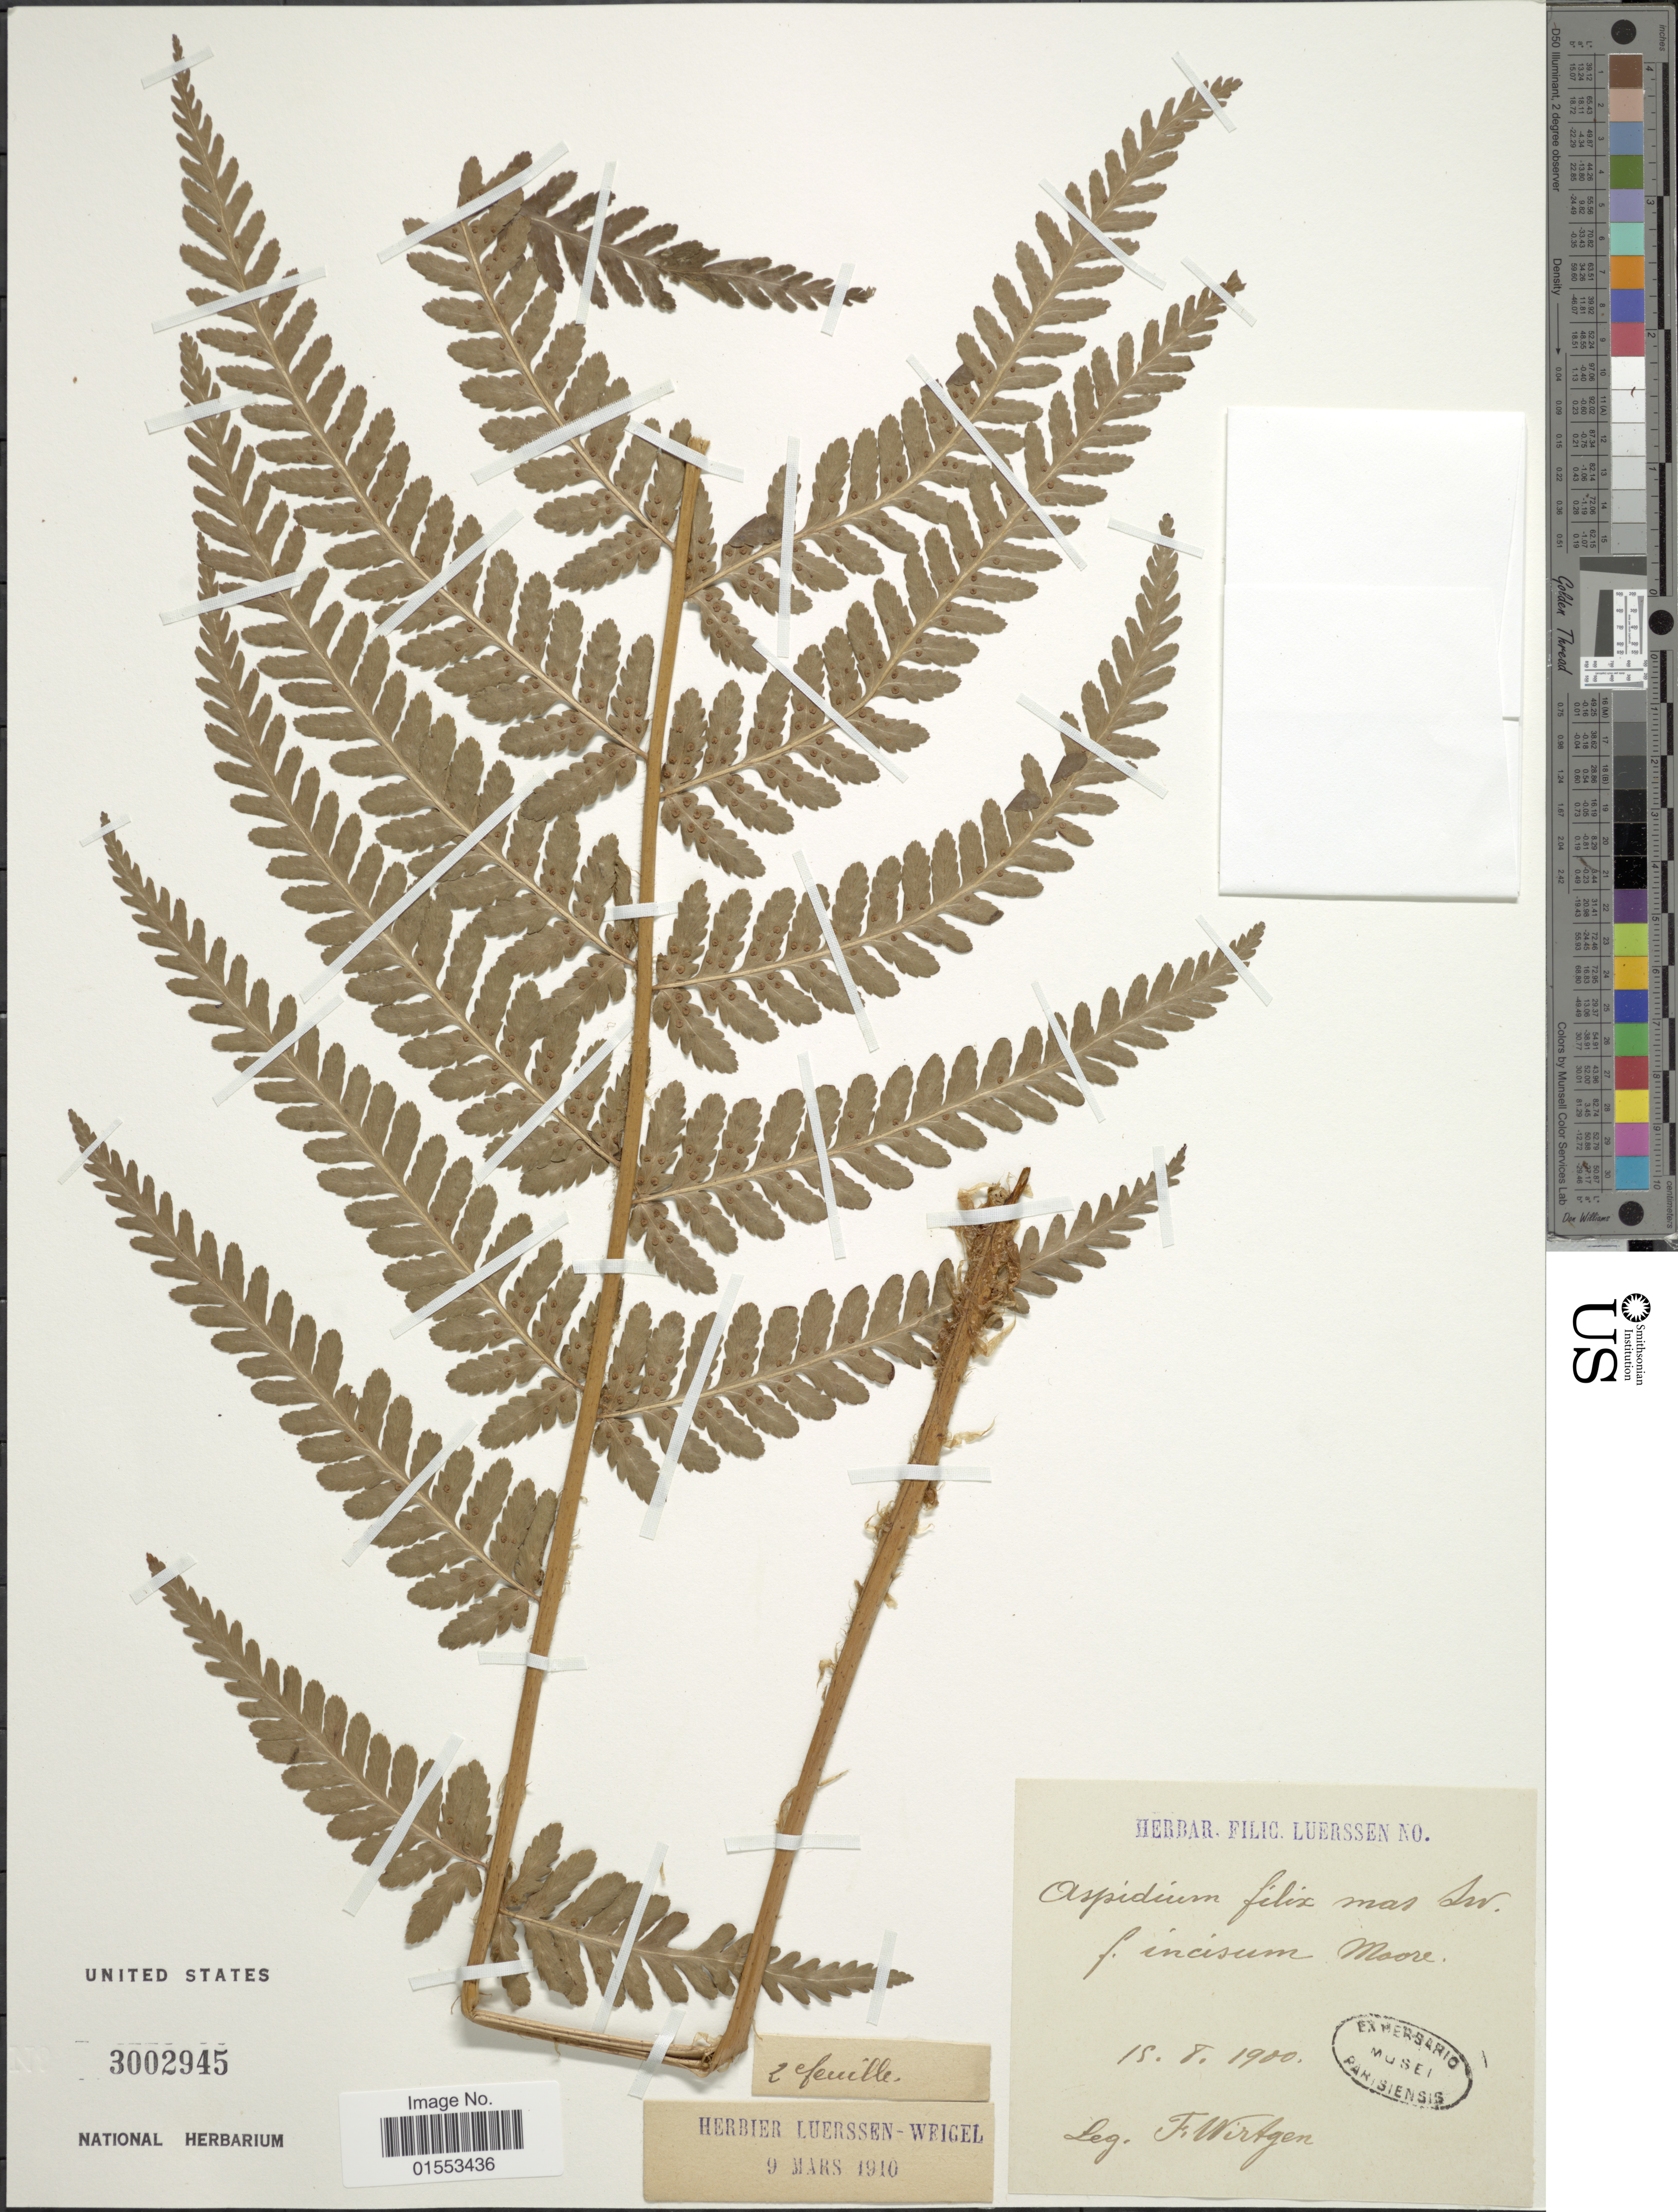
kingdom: Plantae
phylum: Tracheophyta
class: Polypodiopsida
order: Polypodiales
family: Dryopteridaceae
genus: Dryopteris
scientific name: Dryopteris filix-mas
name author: (L.) Schott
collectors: F. Wirtgen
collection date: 1900-08-15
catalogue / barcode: US 3002945